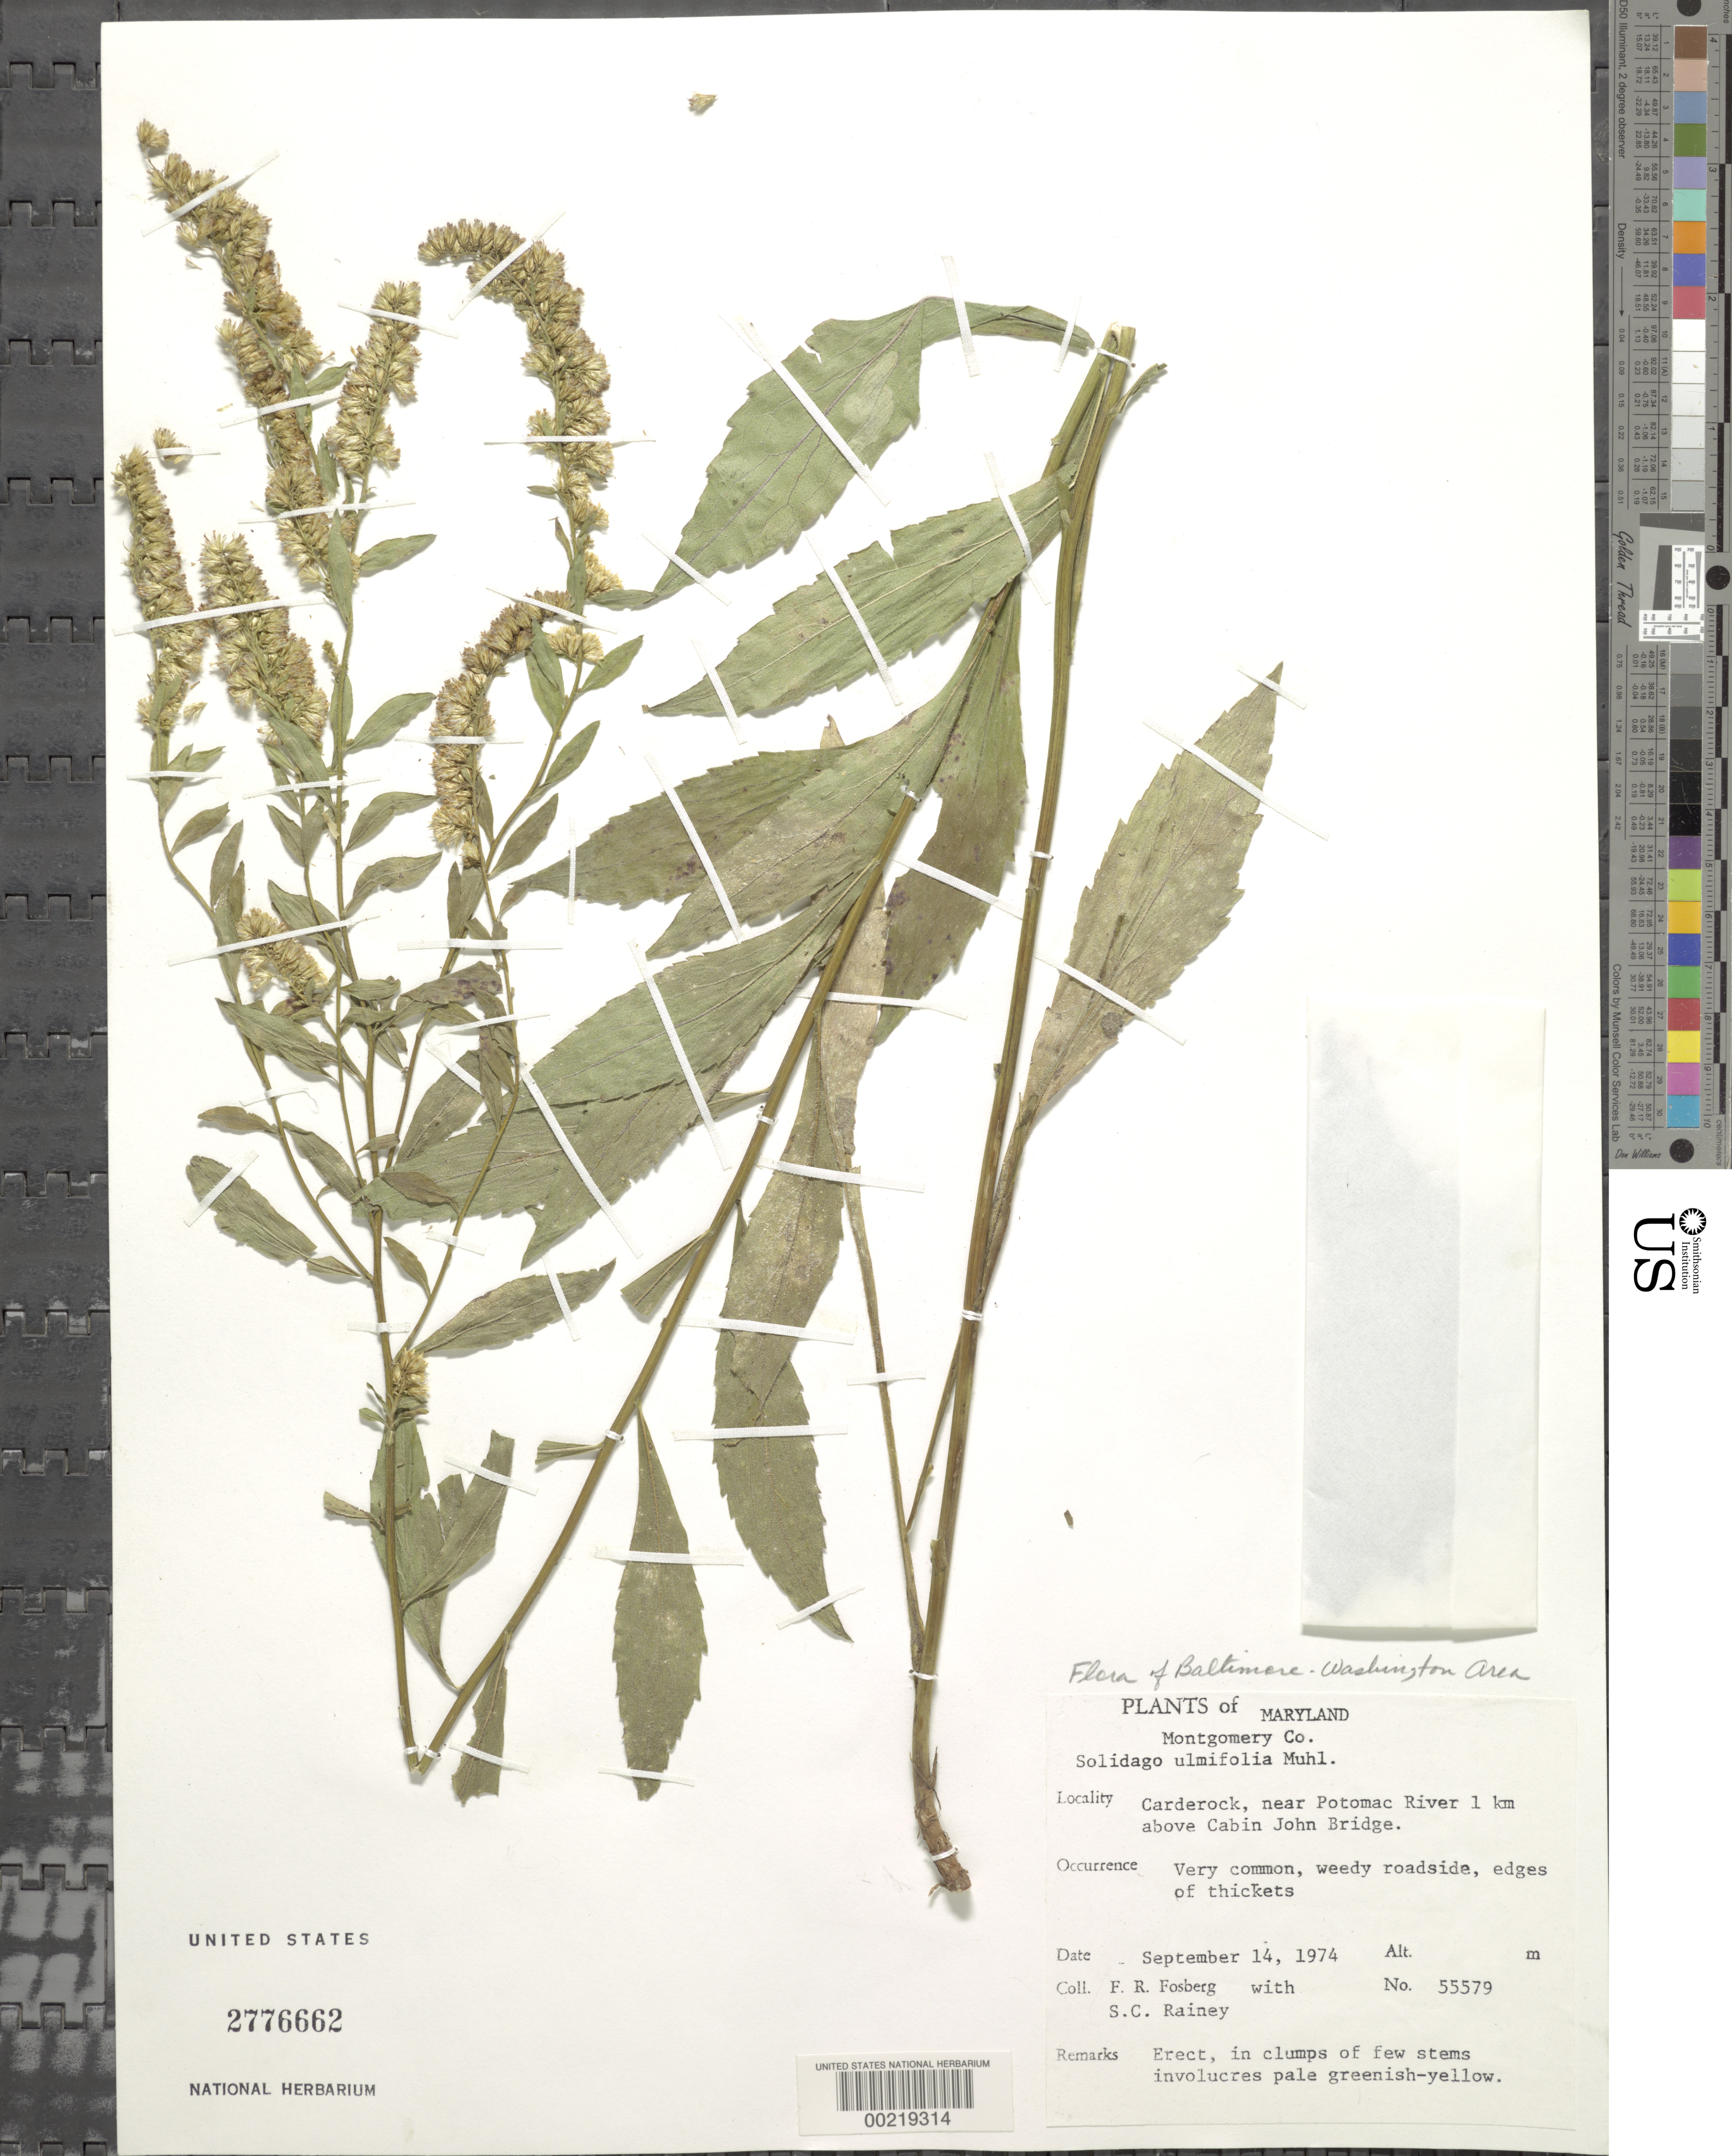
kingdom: Plantae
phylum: Tracheophyta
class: Magnoliopsida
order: Asterales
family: Asteraceae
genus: Solidago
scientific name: Solidago ulmifolia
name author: Muhl. ex Willd.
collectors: F. R. Fosberg & S. C. Rainey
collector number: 55579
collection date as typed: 14 Sep 1974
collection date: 1974-09-14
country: United States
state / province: Maryland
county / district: Montgomery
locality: Carderock I Km above the Cabin John Bridge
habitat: Weedy roadside, edge of thickets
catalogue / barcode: US 2776662